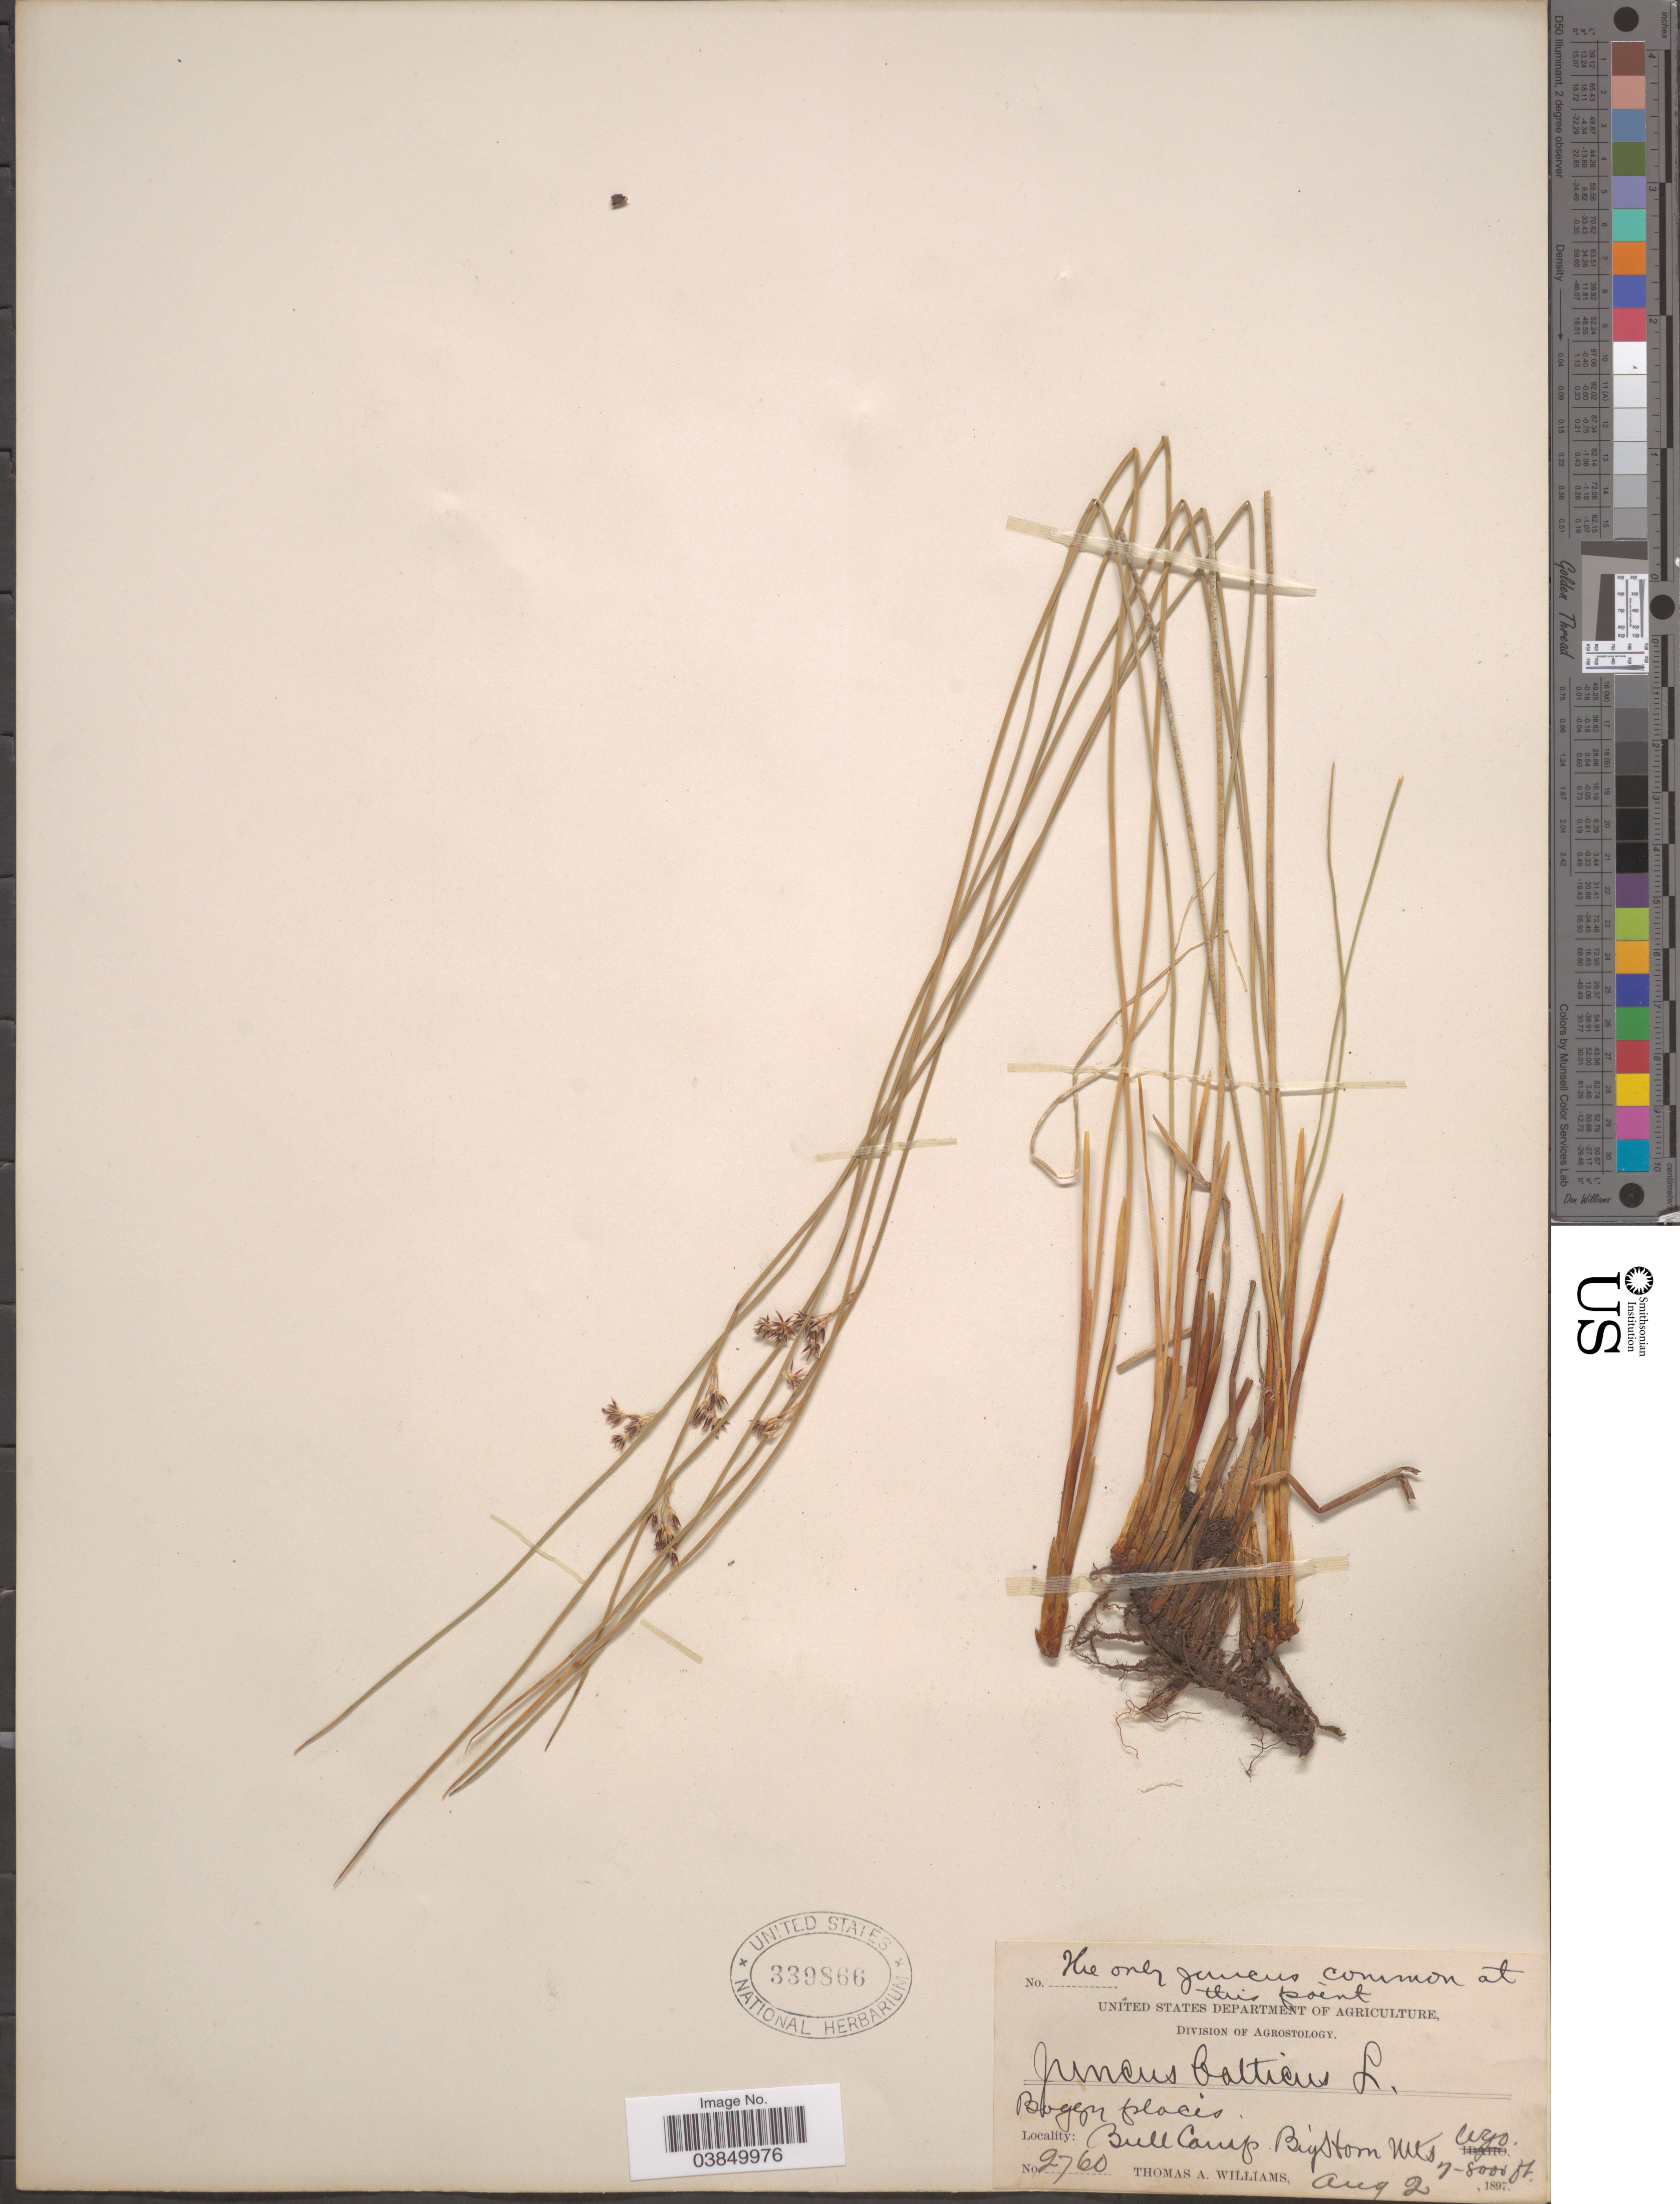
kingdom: Plantae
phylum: Tracheophyta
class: Liliopsida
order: Poales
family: Juncaceae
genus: Juncus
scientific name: Juncus balticus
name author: Willd.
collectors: T. A. Williams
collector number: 2760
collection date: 1897-08-02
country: United States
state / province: Wyoming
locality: Bull Camp, Big Horn Mts.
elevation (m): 2134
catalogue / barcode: US 339866